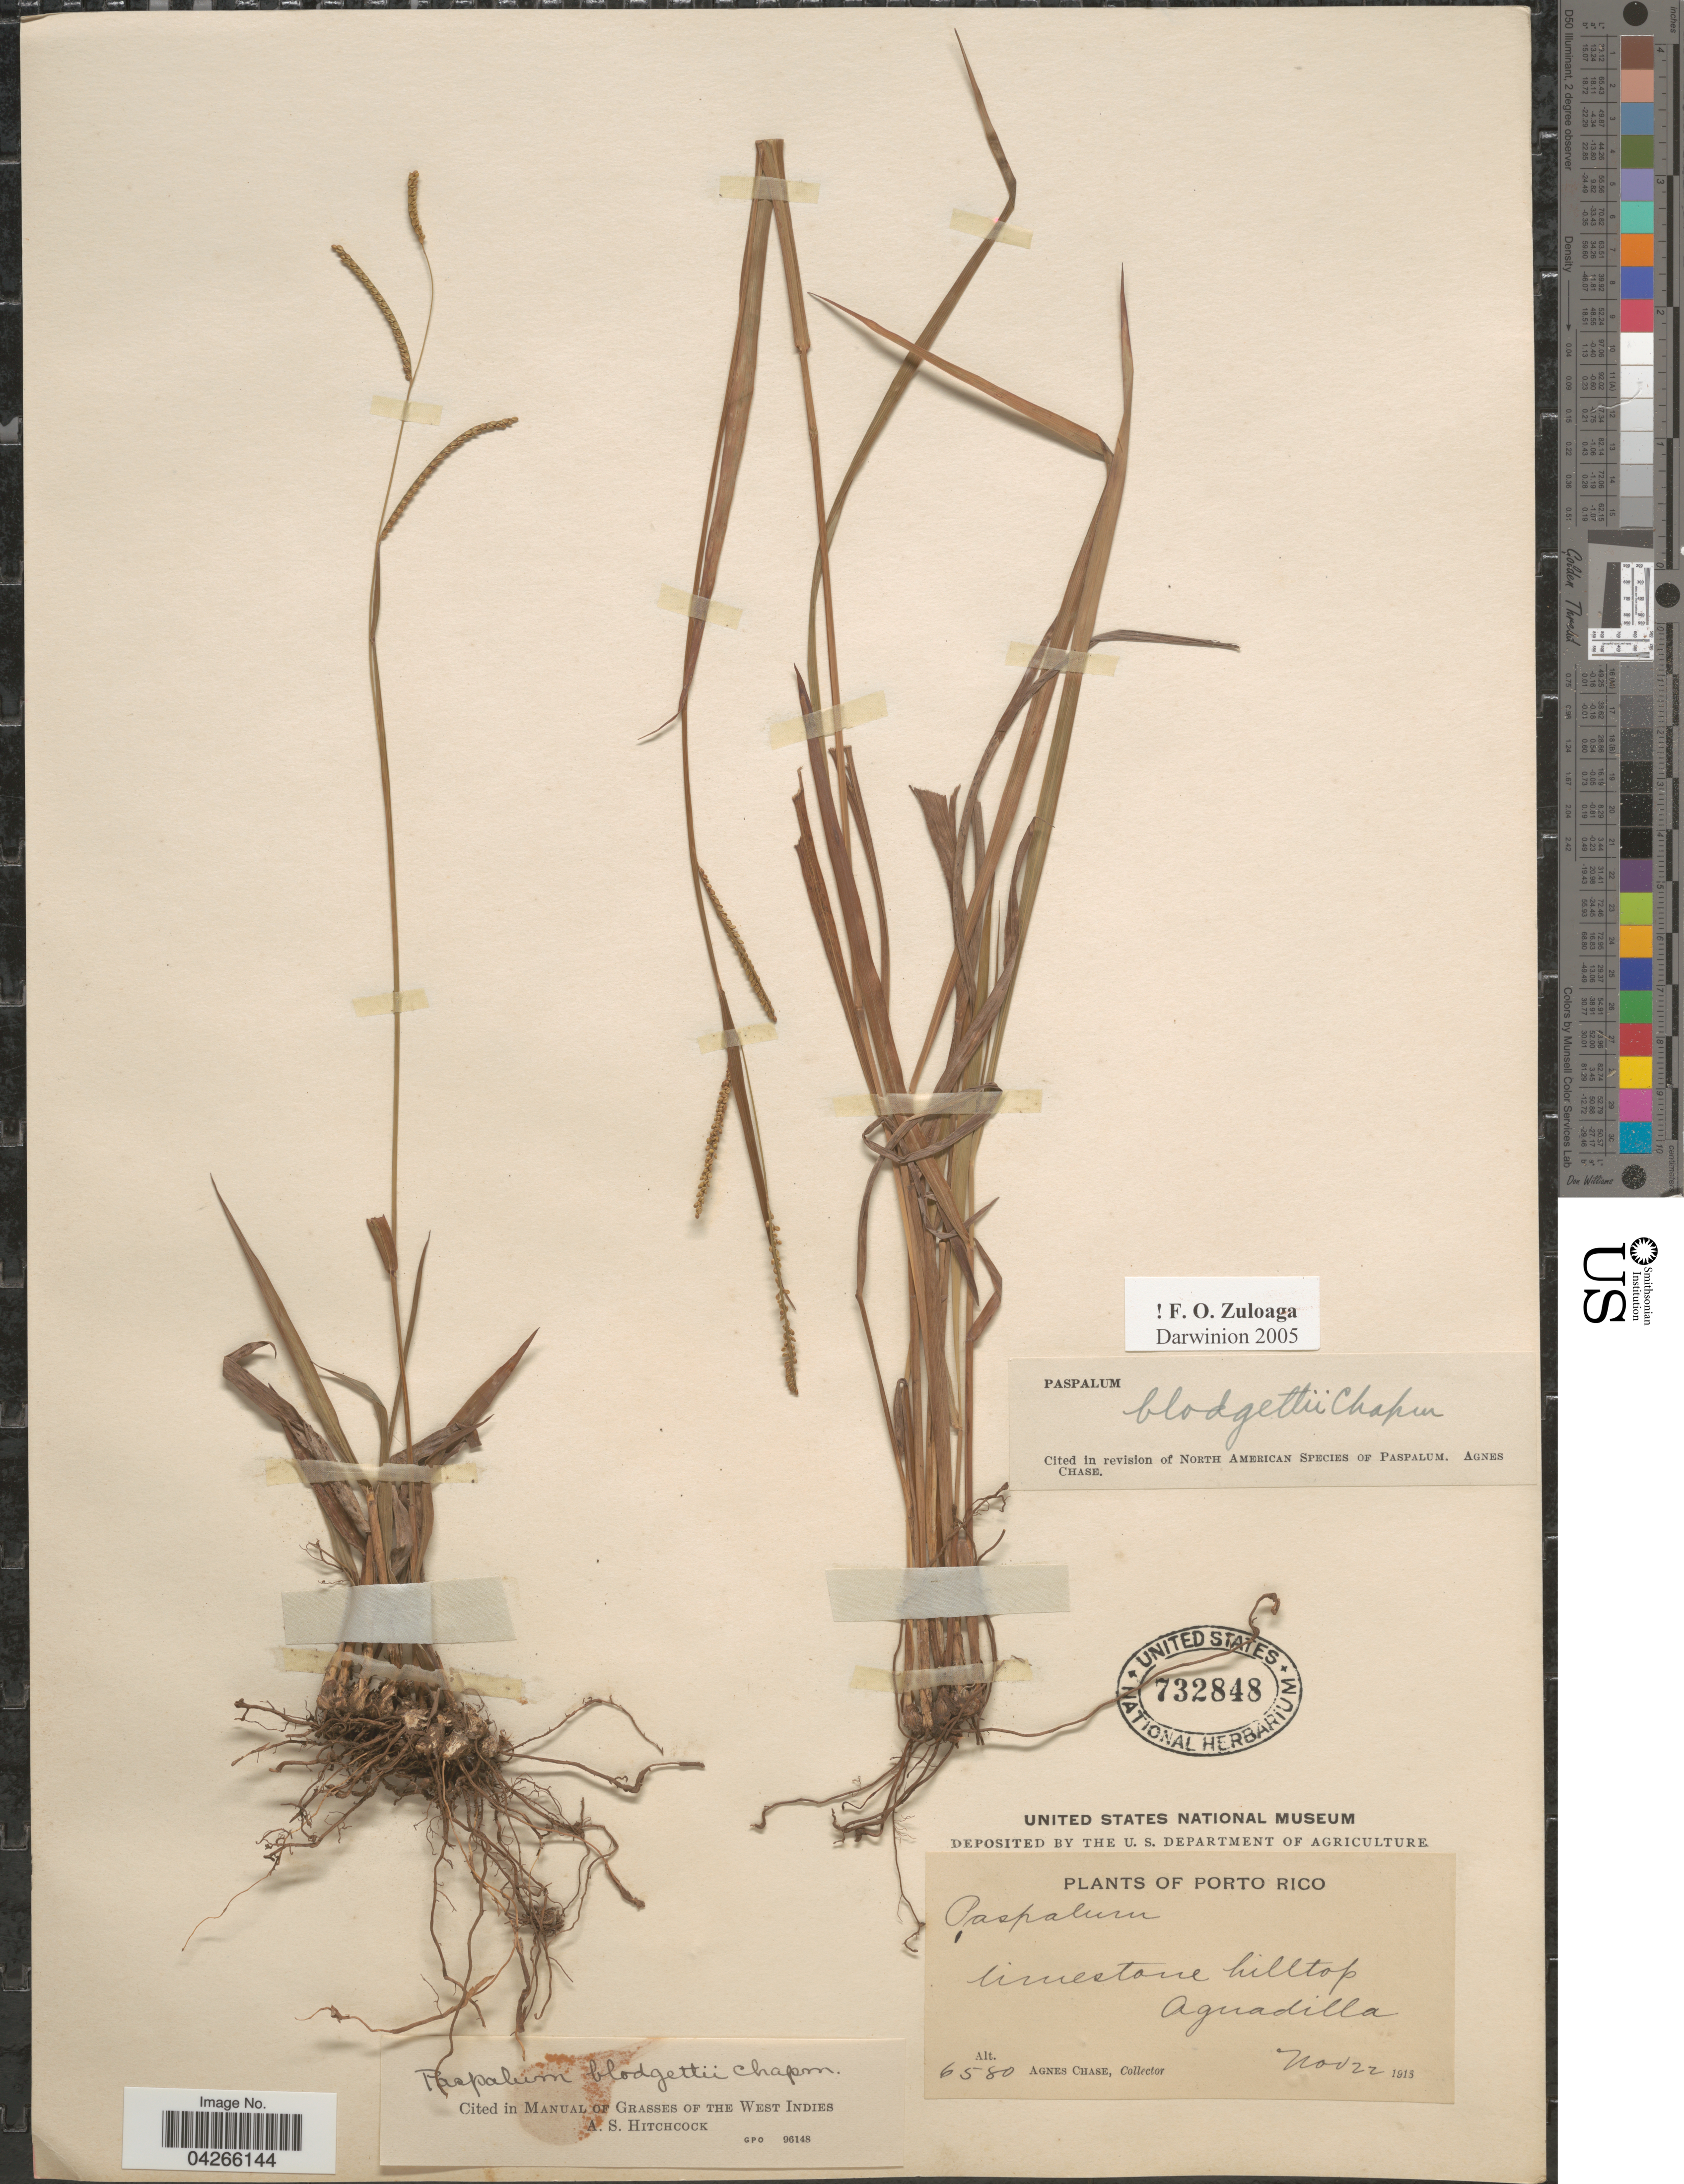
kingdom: Plantae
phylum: Tracheophyta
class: Liliopsida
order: Poales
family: Poaceae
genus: Paspalum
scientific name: Paspalum blodgettii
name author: Chapm.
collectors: A. Chase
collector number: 6580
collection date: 1913-11-22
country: Puerto Rico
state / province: Aguadilla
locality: Limestone hilltop.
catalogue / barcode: US 732848